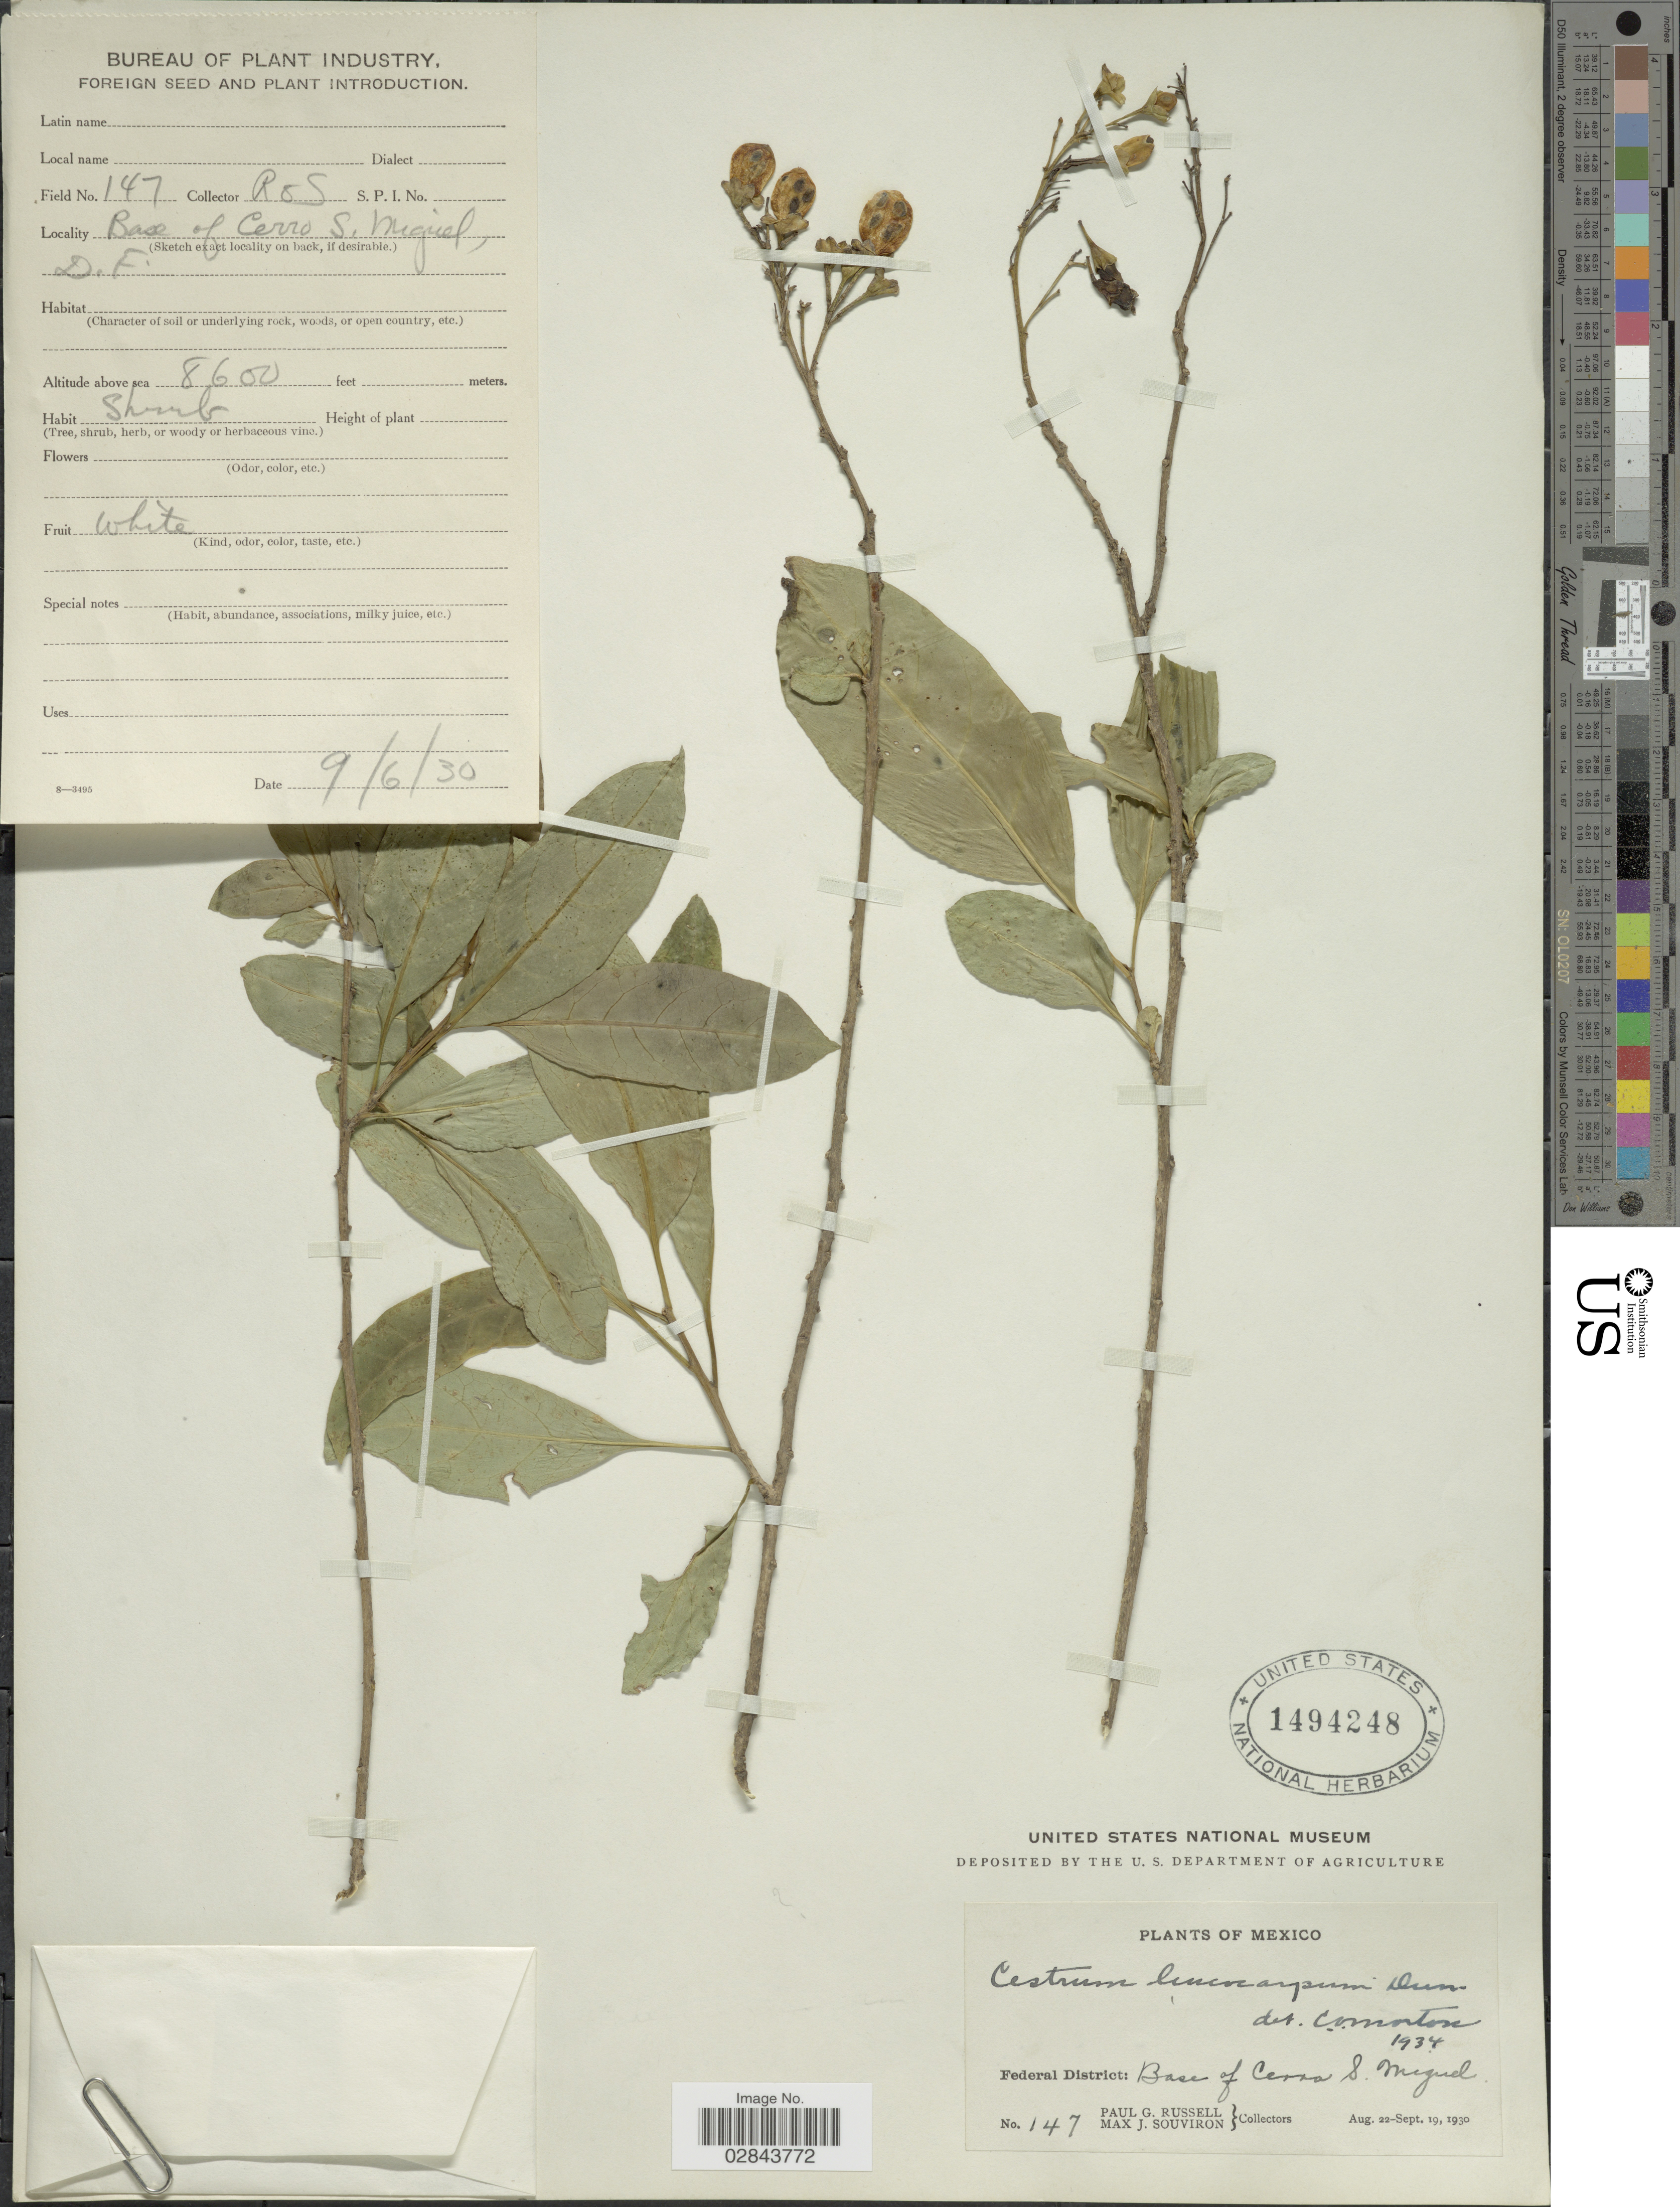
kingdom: Plantae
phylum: Tracheophyta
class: Magnoliopsida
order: Solanales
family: Solanaceae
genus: Cestrum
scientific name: Cestrum nocturnum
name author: L.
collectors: P. G. Russell & M. J. Souviron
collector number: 147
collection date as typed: Transcribed d/m/y: 9/6/30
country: Mexico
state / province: Distrito Federal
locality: Federal District: Base of Cerro S. Miguel.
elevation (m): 2621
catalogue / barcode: US 1494248